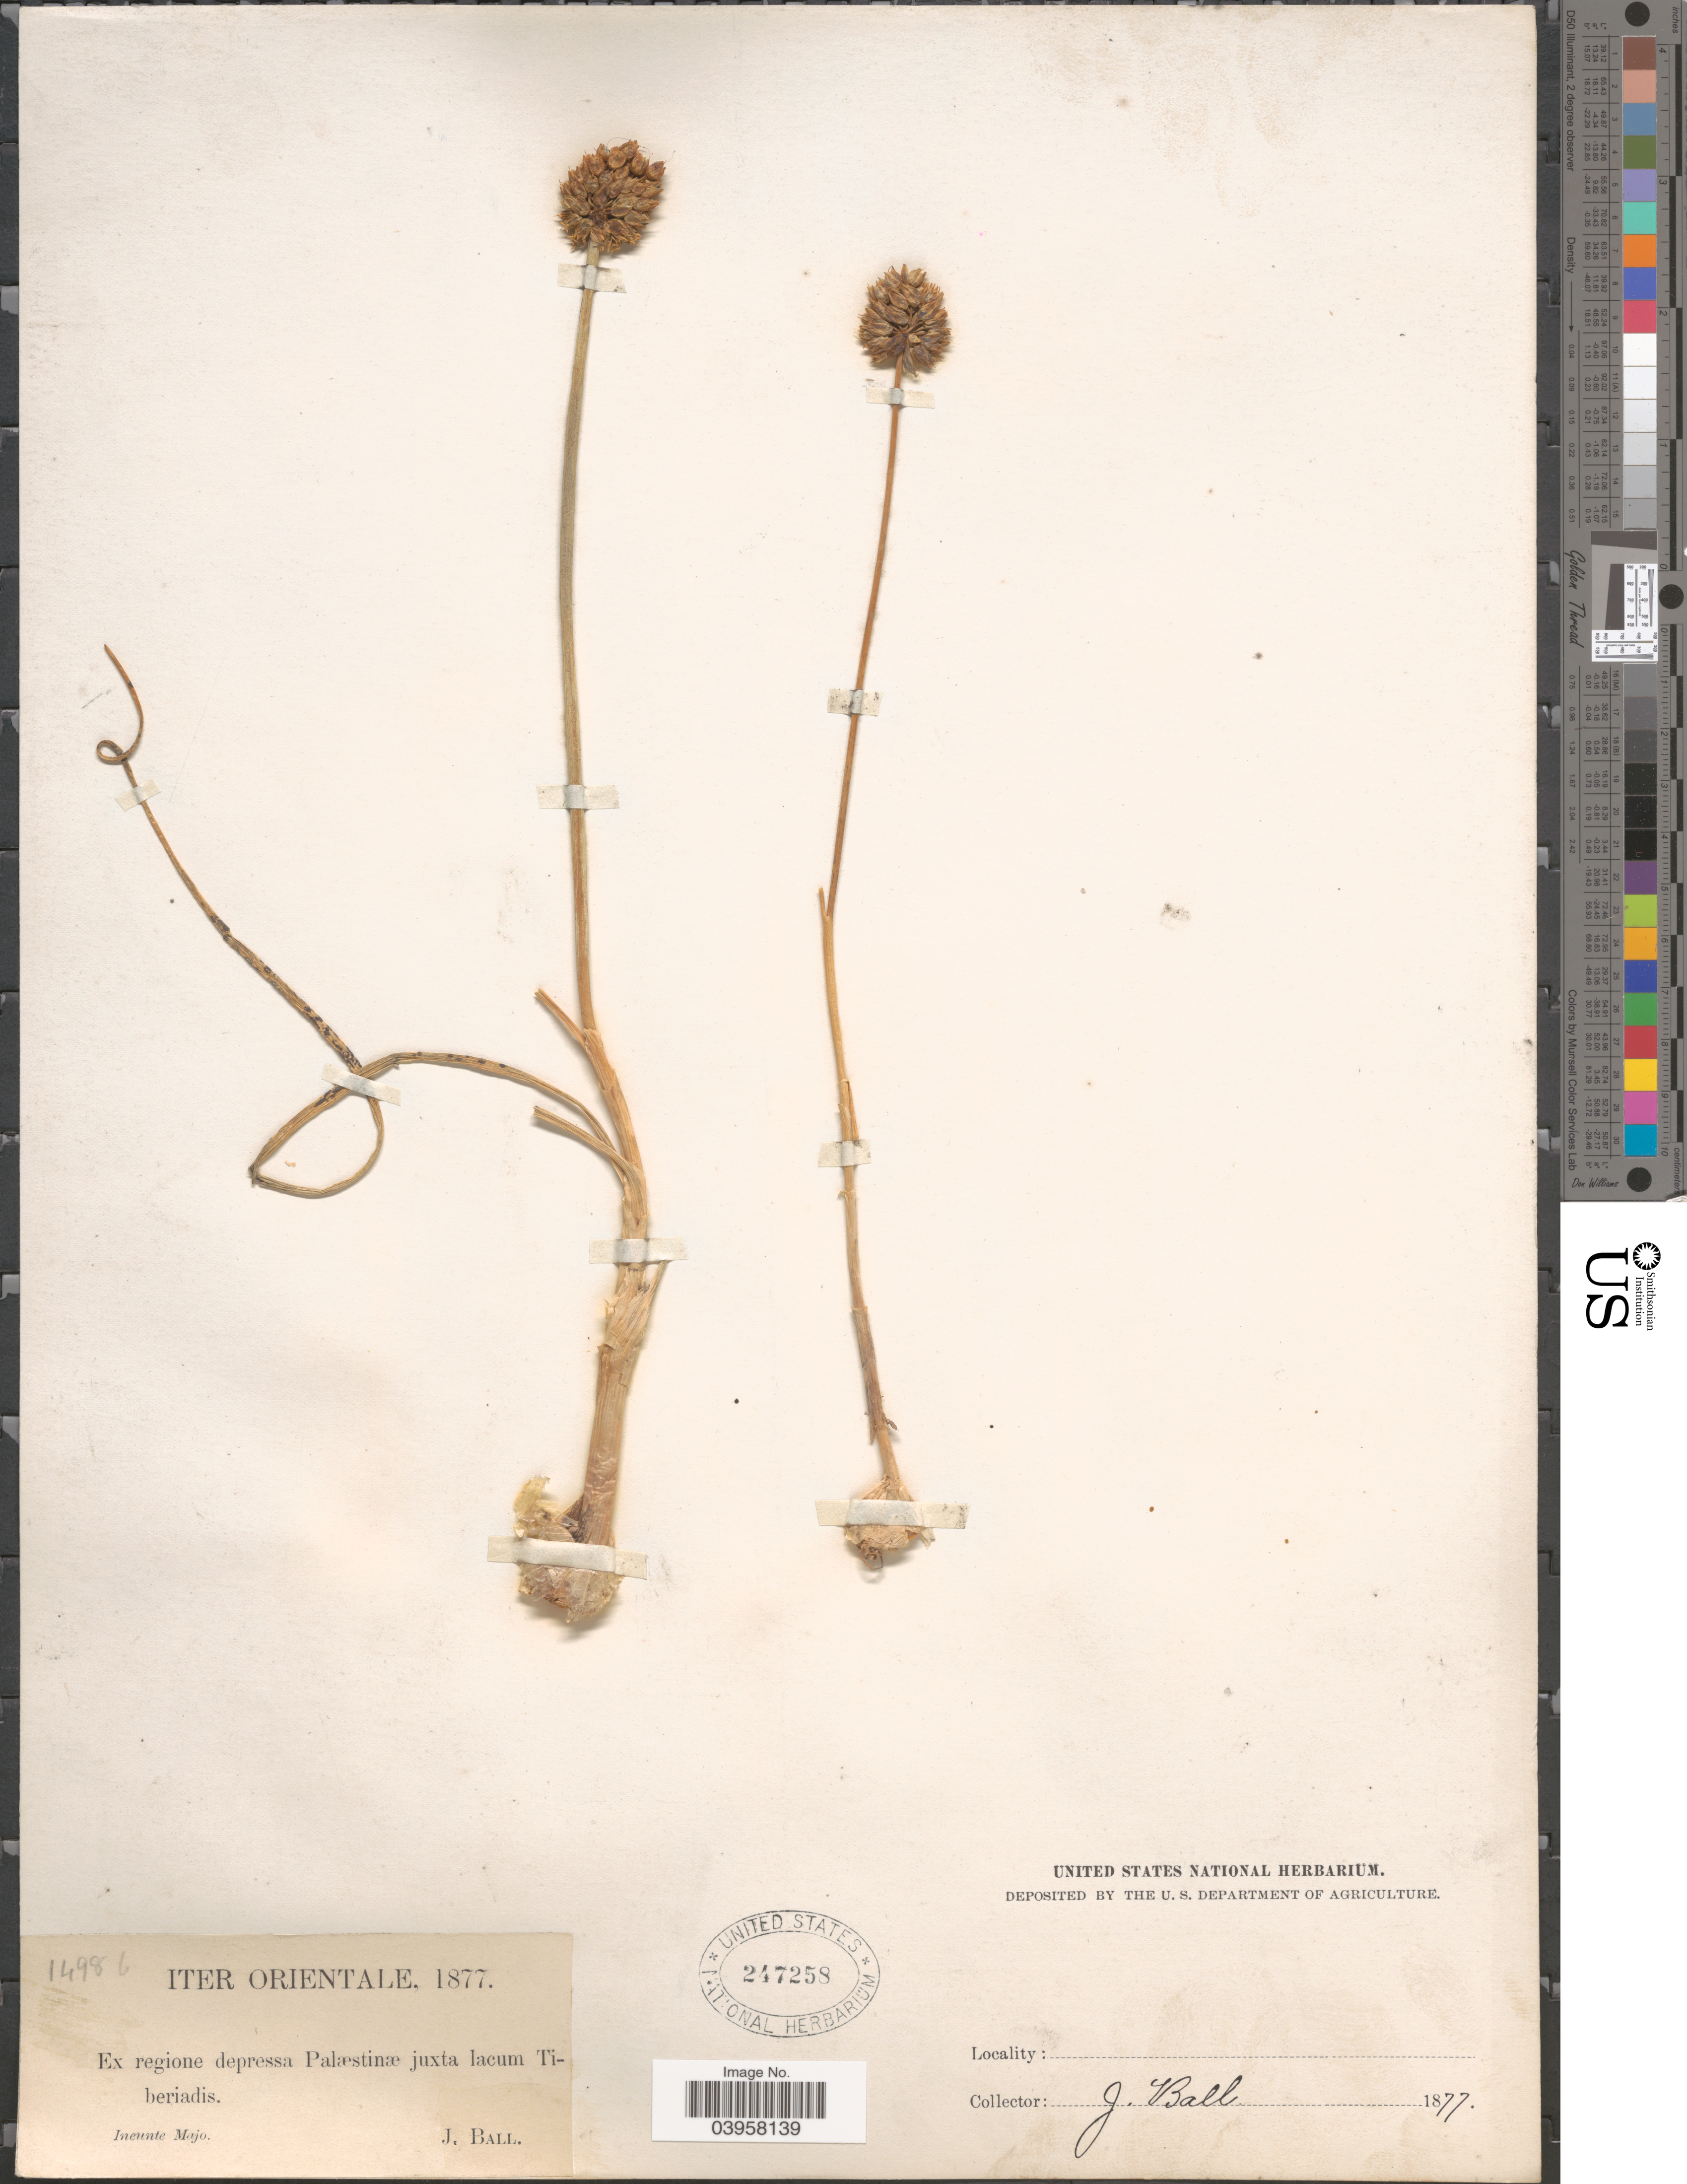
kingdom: Plantae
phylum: Tracheophyta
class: Liliopsida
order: Asparagales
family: Amaryllidaceae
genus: Allium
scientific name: Allium sp.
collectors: J. Ball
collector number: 14986*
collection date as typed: Ineunte Majo 1877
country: Israel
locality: Iter Orientale. Ex regione depressa Palæstinæ juxta lacum Tiberiadis.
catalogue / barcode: US 247258